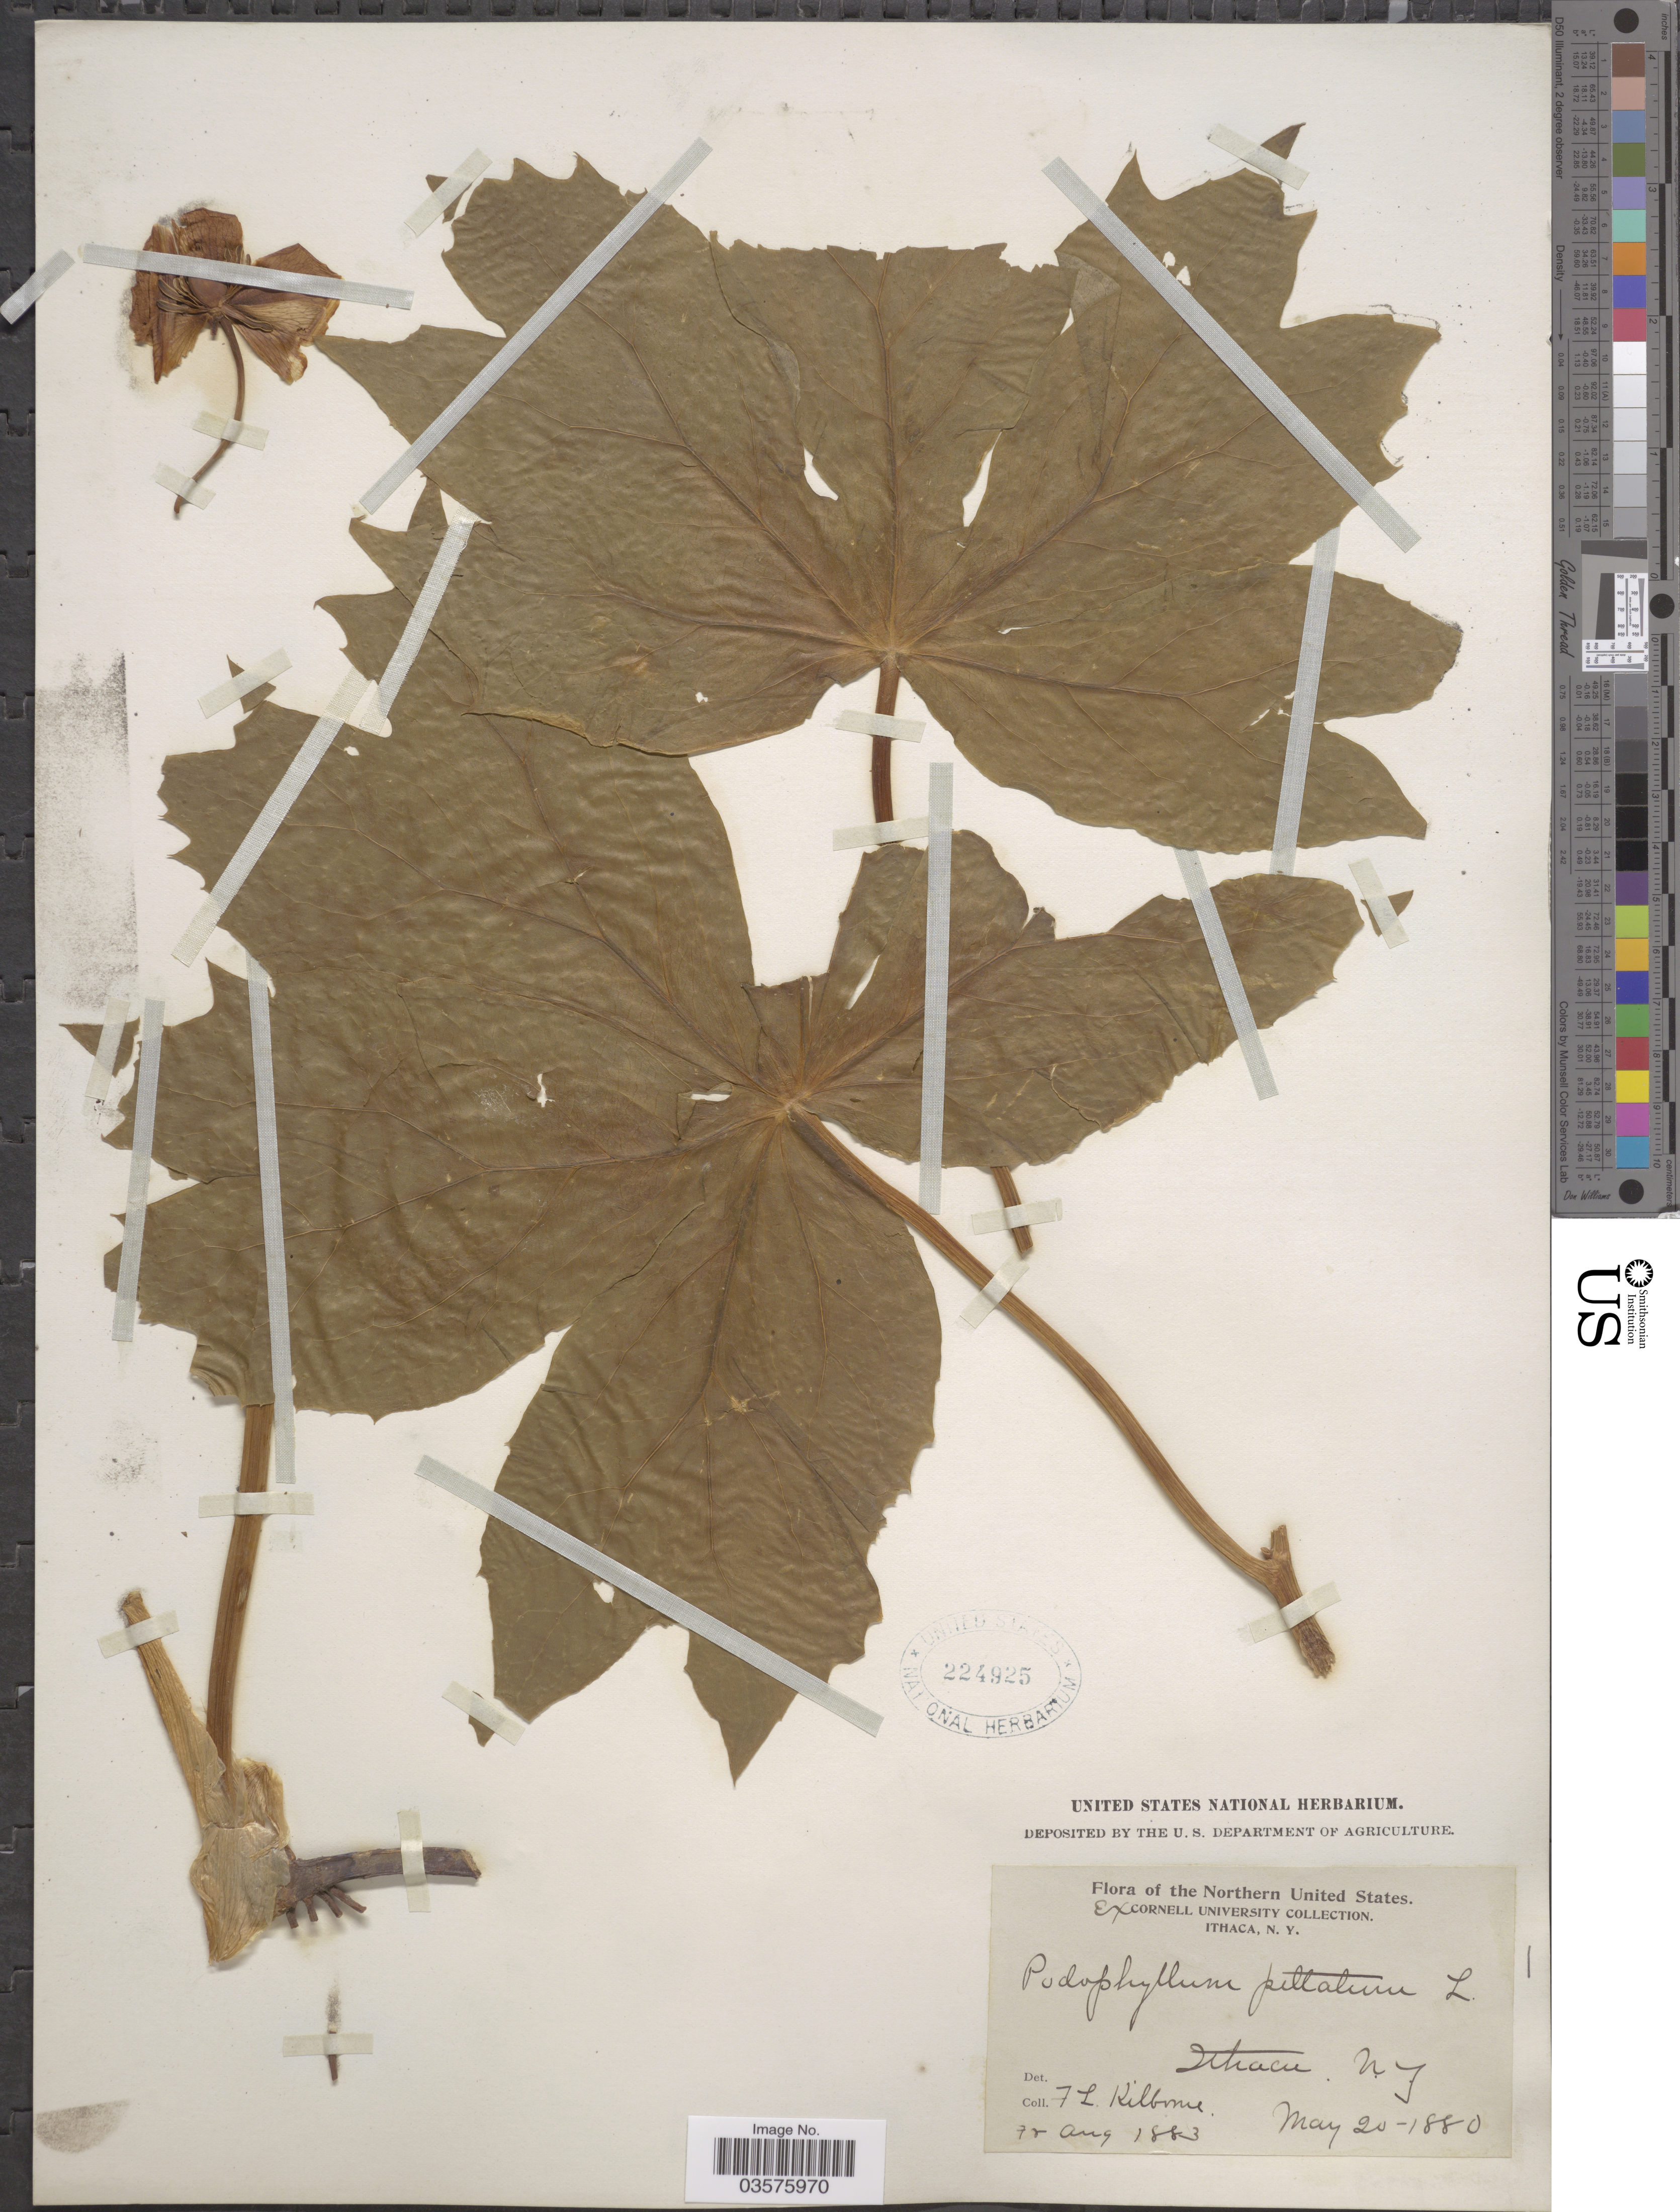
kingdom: Plantae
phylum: Tracheophyta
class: Magnoliopsida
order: Ranunculales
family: Berberidaceae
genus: Podophyllum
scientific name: Podophyllum peltatum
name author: L.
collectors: F. L. Kilborne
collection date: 1880-05-20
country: United States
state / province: New York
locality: Northern United States. Ithaca.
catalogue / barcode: US 224925